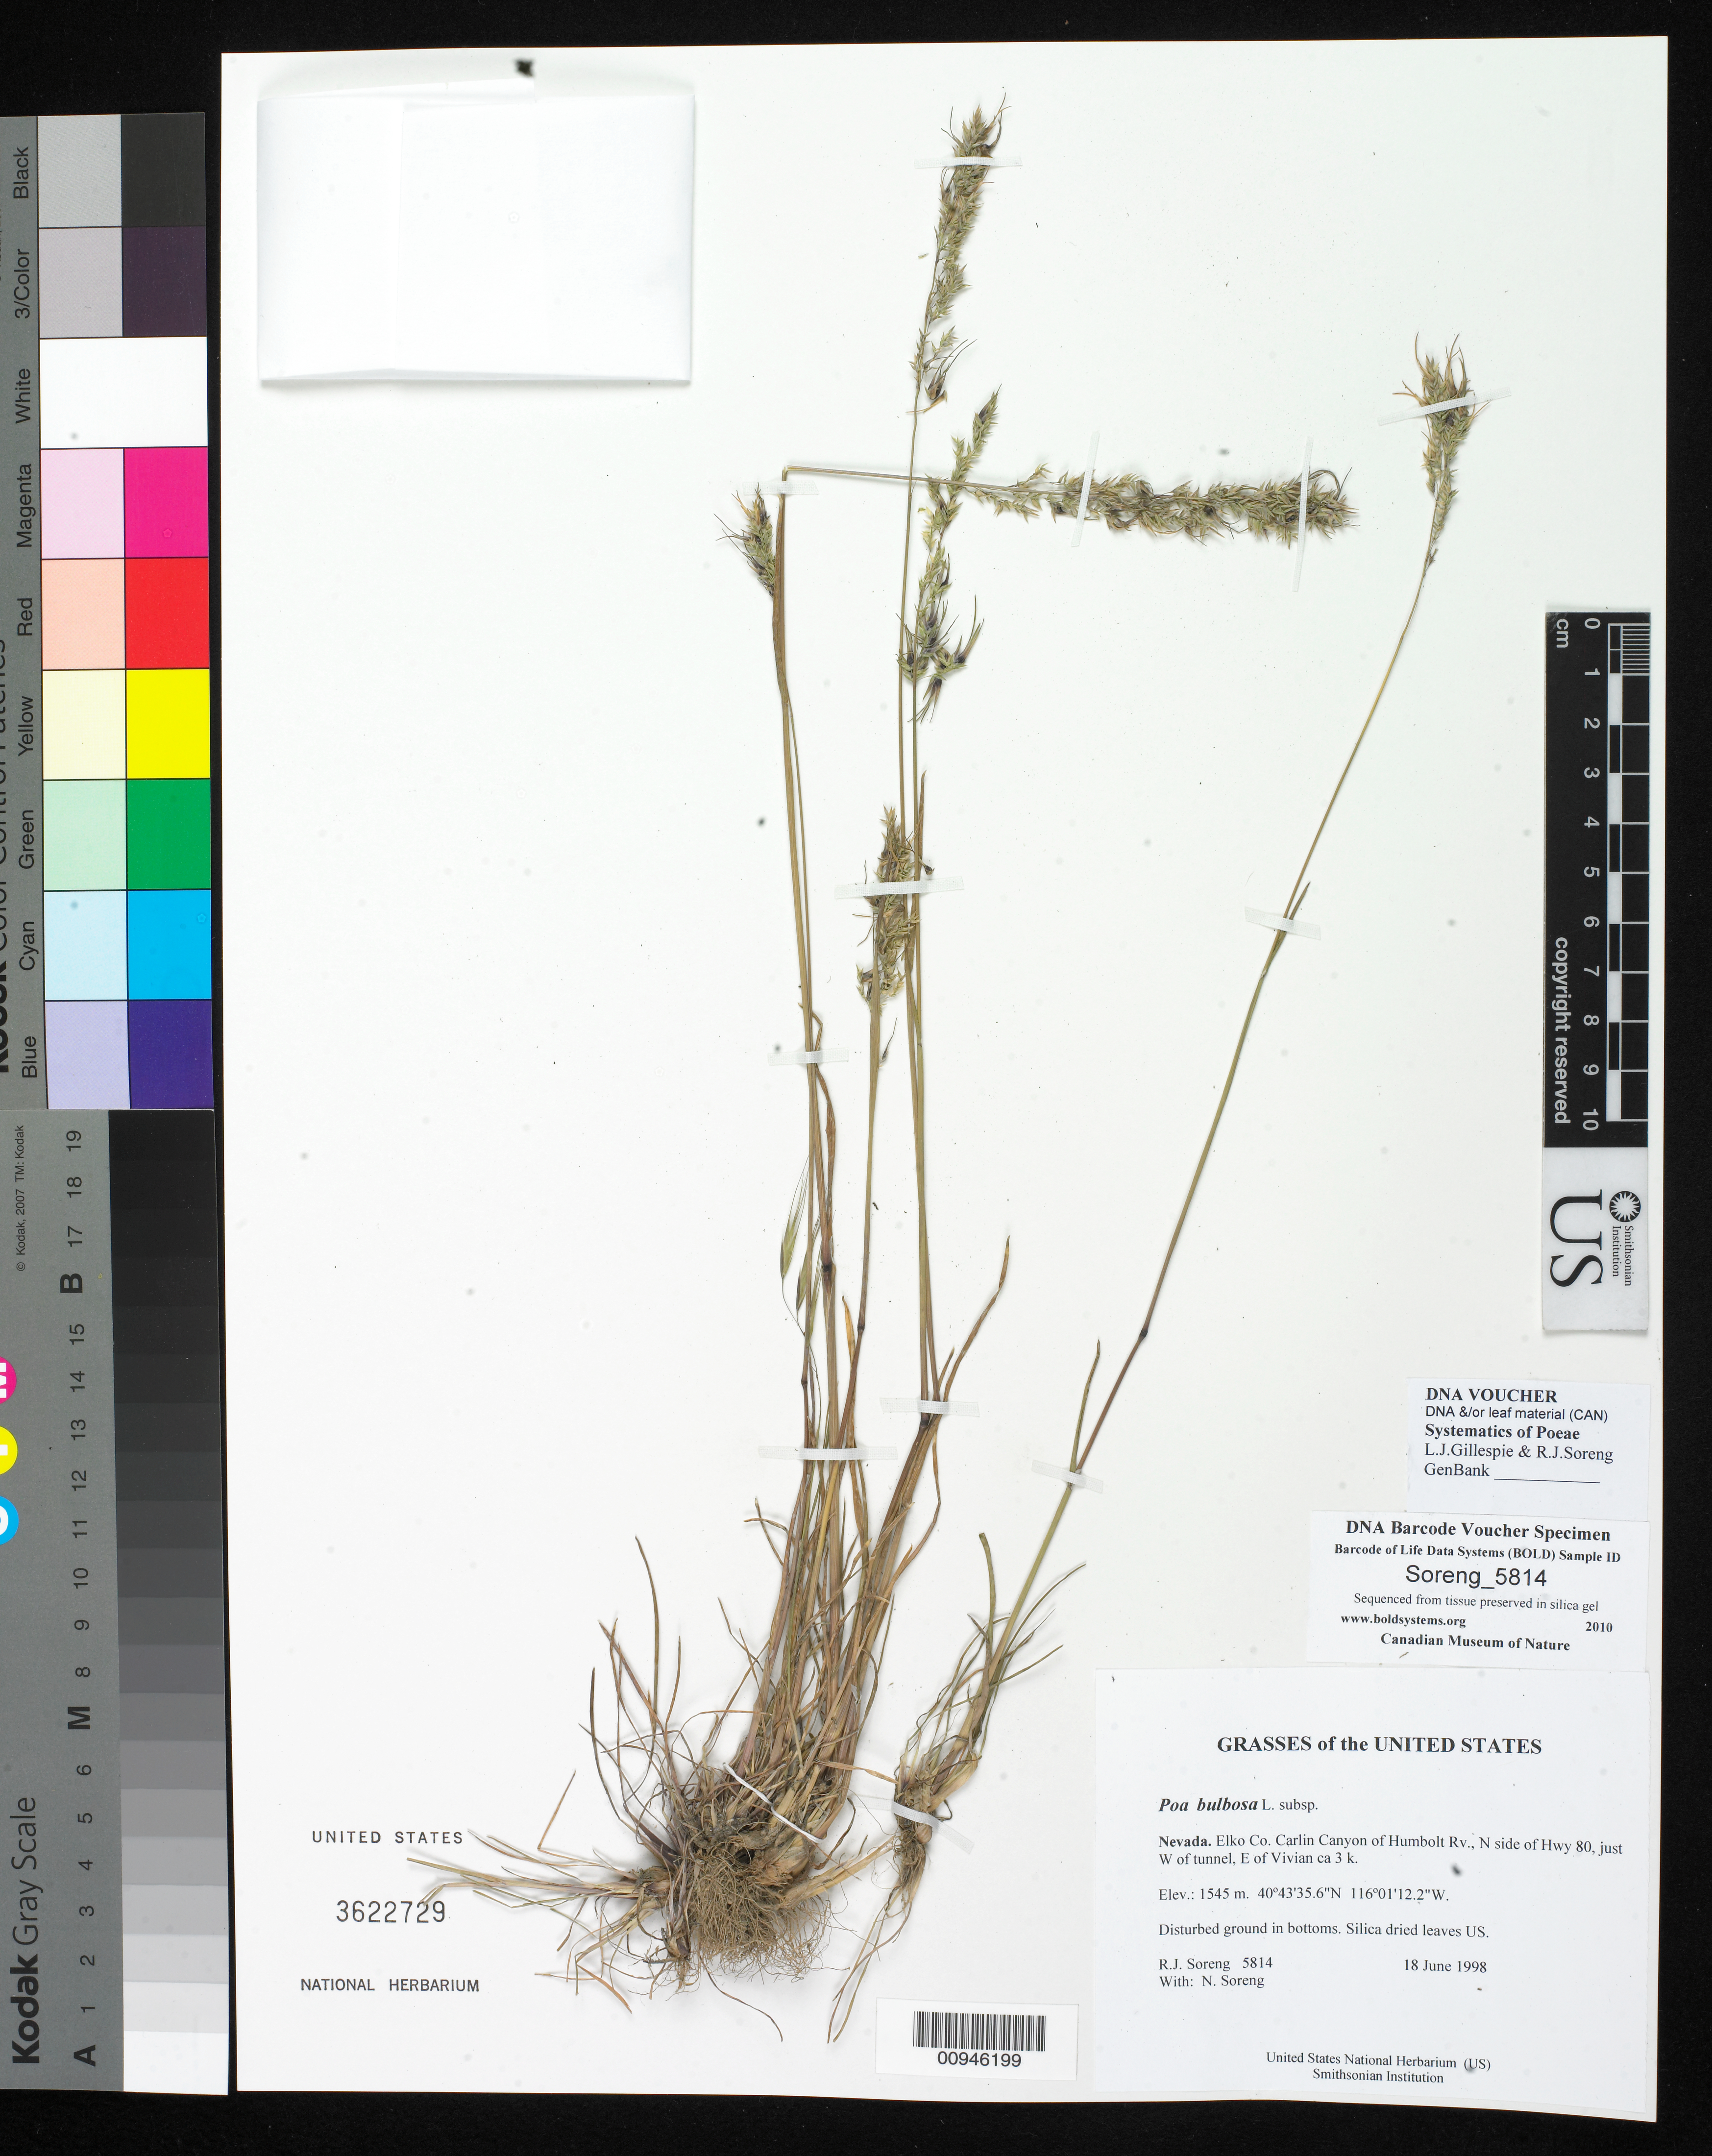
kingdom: Plantae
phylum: Tracheophyta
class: Liliopsida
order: Poales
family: Poaceae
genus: Poa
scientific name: Poa sinaica var. vivipara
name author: Täckh.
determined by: Soreng, Robert J., Research Associate (BOT), Smithsonian Institution - National Museum of Natural History (UNITED STATES)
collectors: R. J. Soreng & N. L. Soreng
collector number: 5814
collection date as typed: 18 June 1998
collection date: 1998-06-18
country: United States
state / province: Nevada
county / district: Elko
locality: Carlin Canyon of Humbolt Rv., N side of Hwy 80, just W of tunnel, E of Vivian ca 3 k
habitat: Disturbed ground in bottoms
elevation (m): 1545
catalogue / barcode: US 3622729